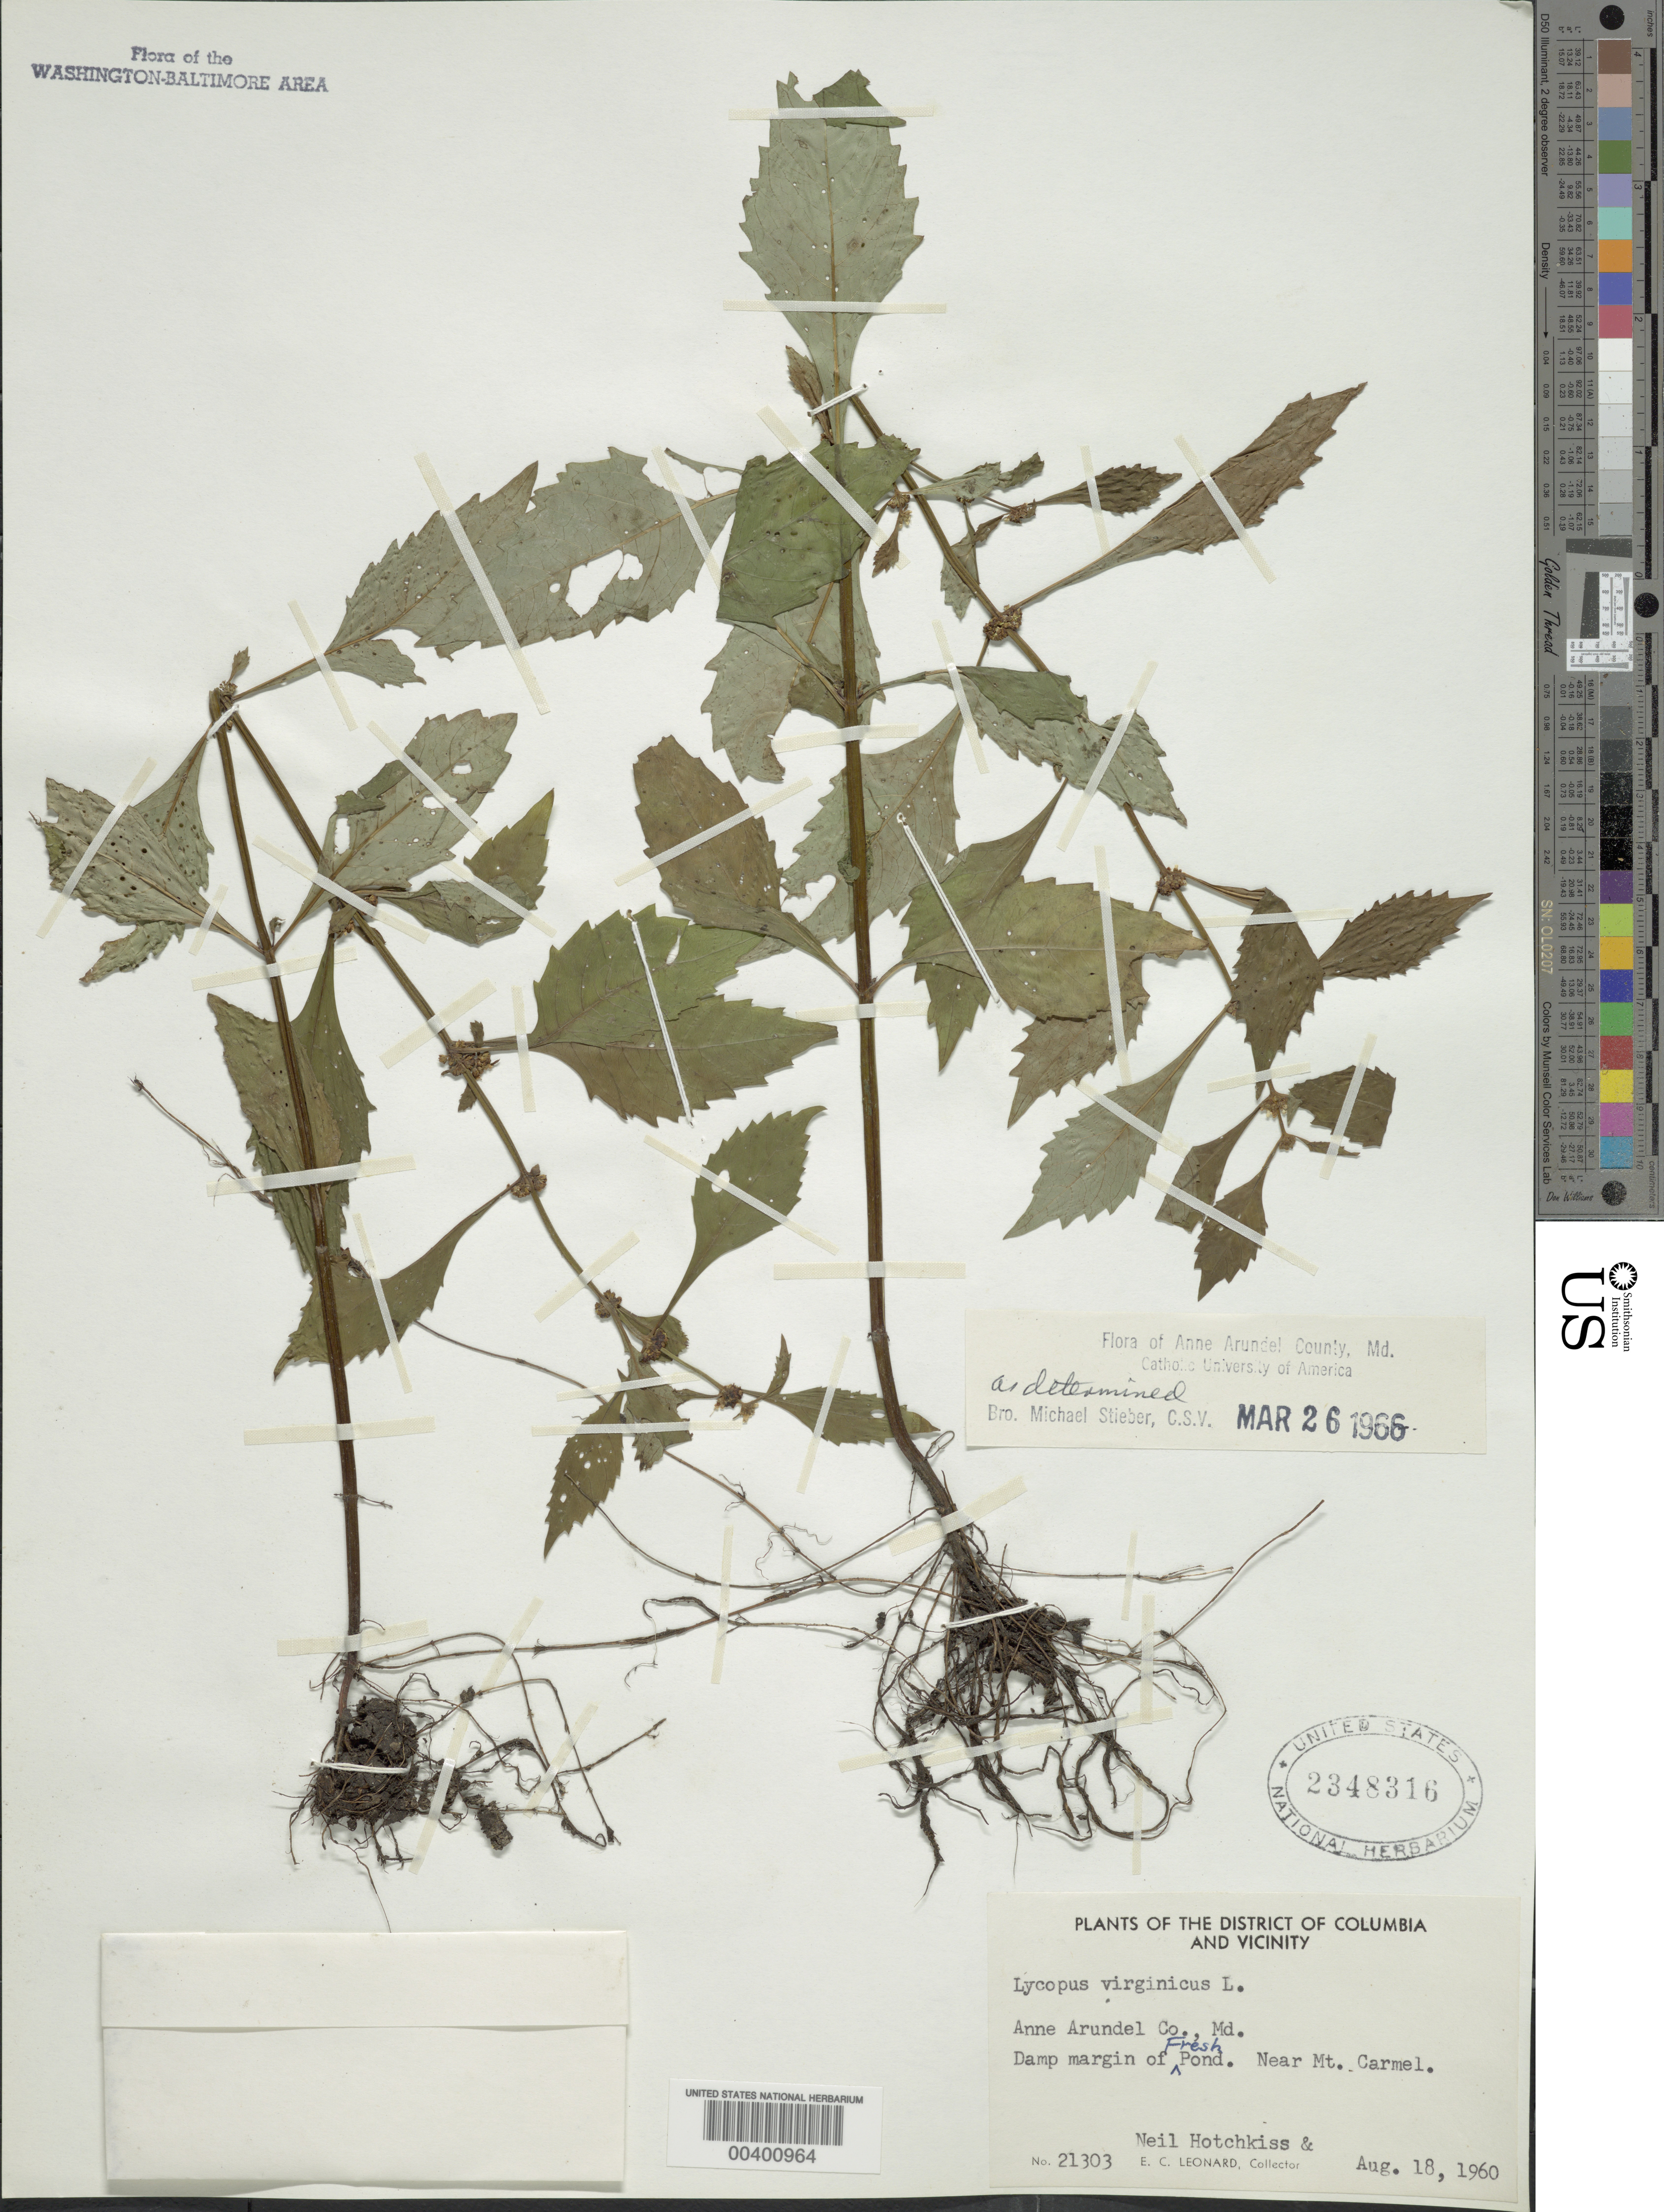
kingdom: Plantae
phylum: Tracheophyta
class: Magnoliopsida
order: Lamiales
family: Lamiaceae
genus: Lycopus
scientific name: Lycopus virginicus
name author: L.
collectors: N. Hotchkiss & E. C. Leonard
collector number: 21303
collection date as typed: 18 Aug 1960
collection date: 1960-08-18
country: United States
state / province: Maryland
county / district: Anne Arundel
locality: Near Mt. Carmel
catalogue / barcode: US 2348316